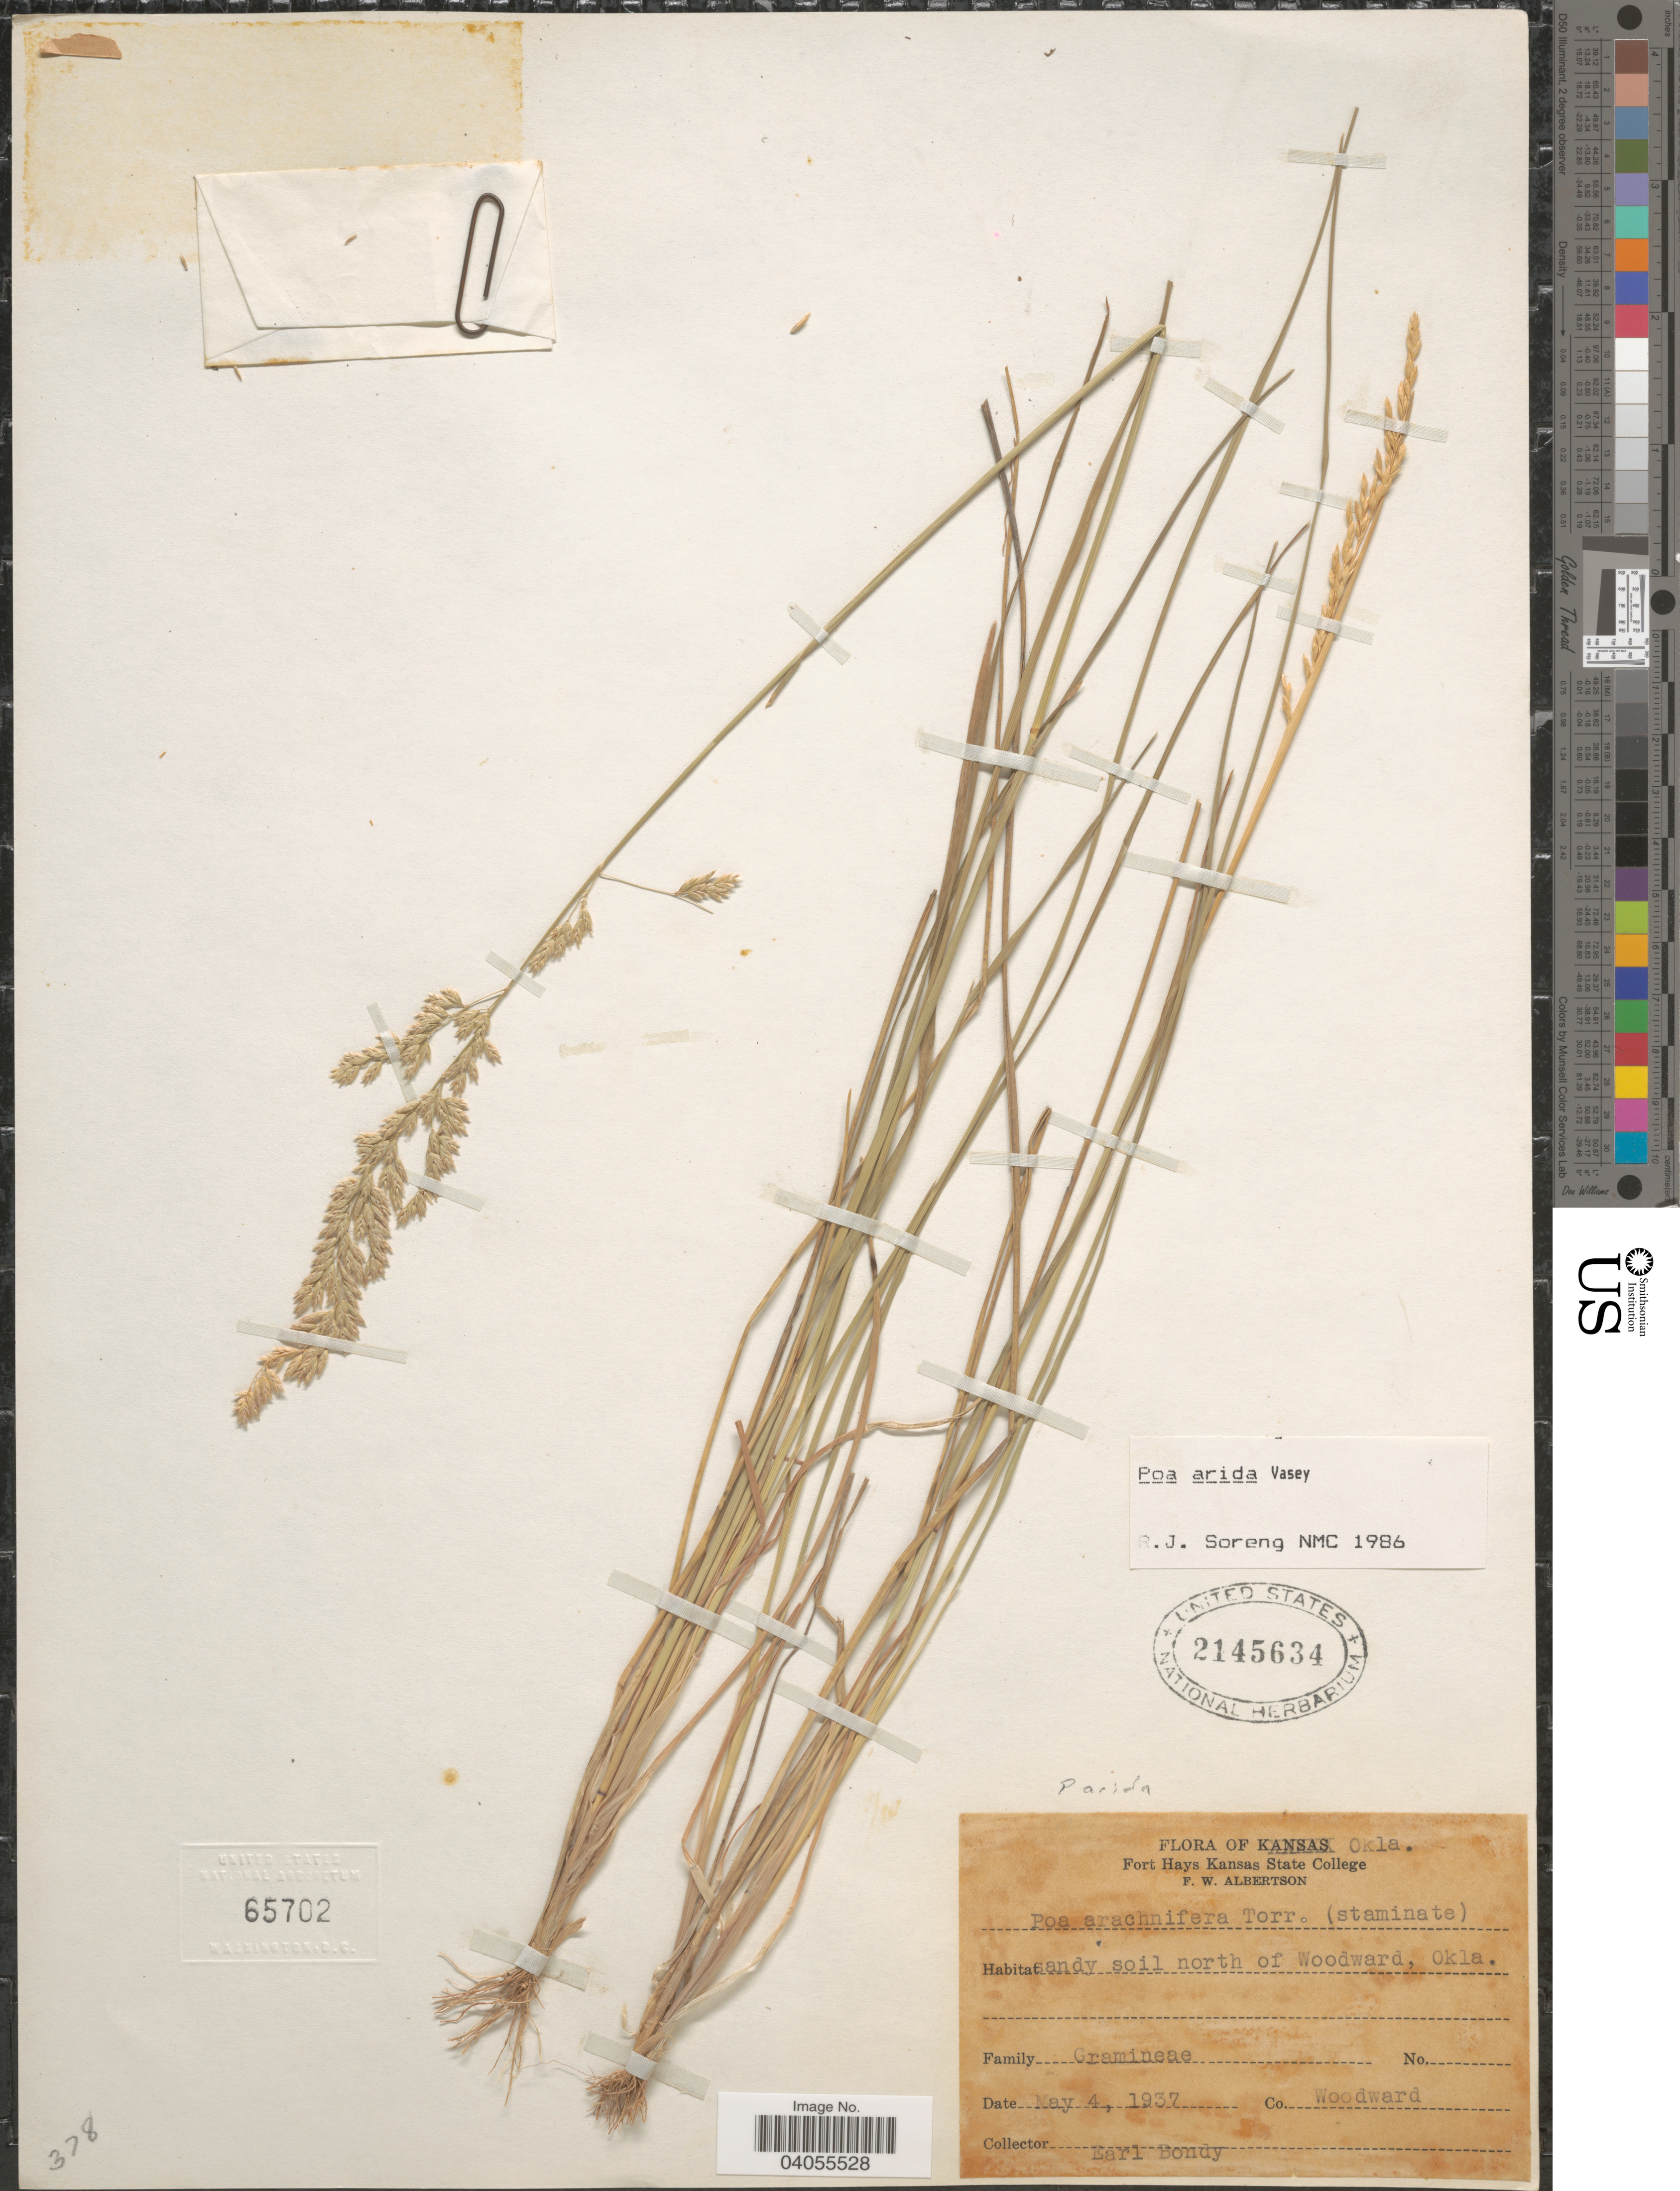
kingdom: Plantae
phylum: Tracheophyta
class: Liliopsida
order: Poales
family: Poaceae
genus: Poa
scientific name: Poa arida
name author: Vasey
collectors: E. Bondy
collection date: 1937-05-04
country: United States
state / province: Oklahoma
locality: Sandy soil north of Woodward. Co. Woodward.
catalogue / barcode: US 2145634